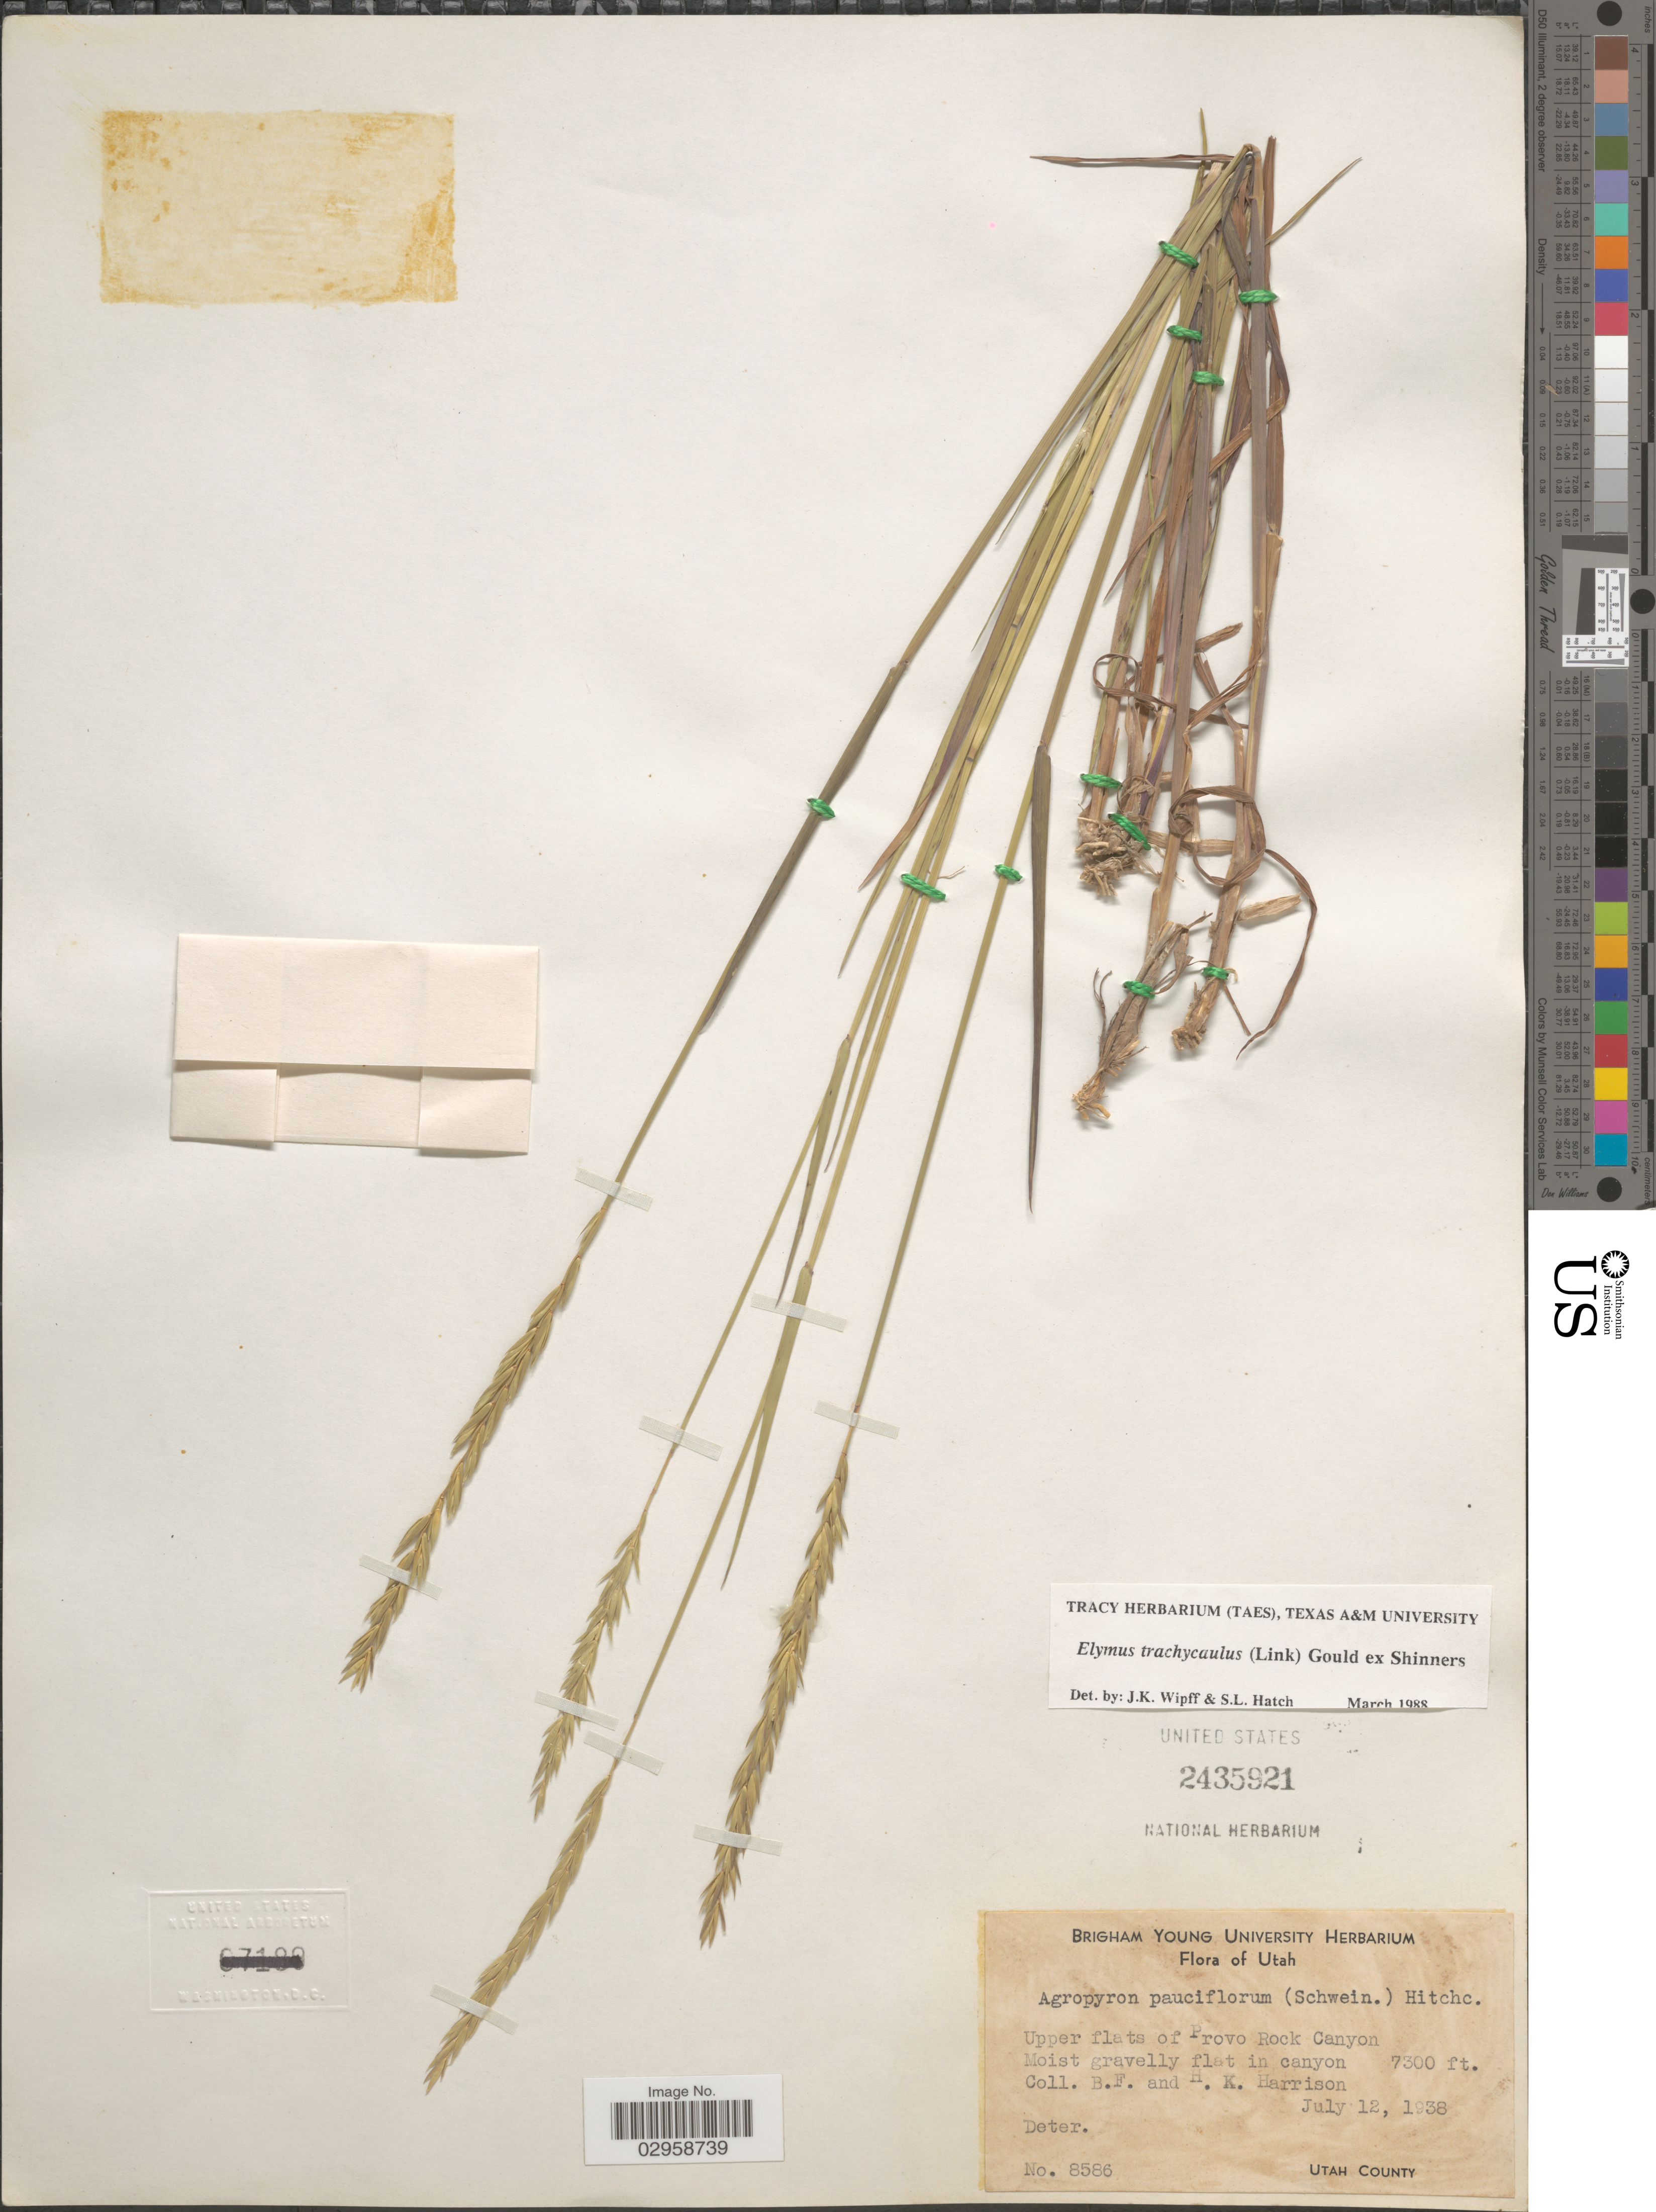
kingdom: Plantae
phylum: Tracheophyta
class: Liliopsida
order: Poales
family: Poaceae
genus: Elymus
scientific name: Elymus trachycaulus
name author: (Link) Gould ex Shinners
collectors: B. F. Harrison & H. Harrison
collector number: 8586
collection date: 1938-07-12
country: United States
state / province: Utah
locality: Upper flats of Provo Rock Canyon. Utah County.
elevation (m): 2225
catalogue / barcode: US 2435921